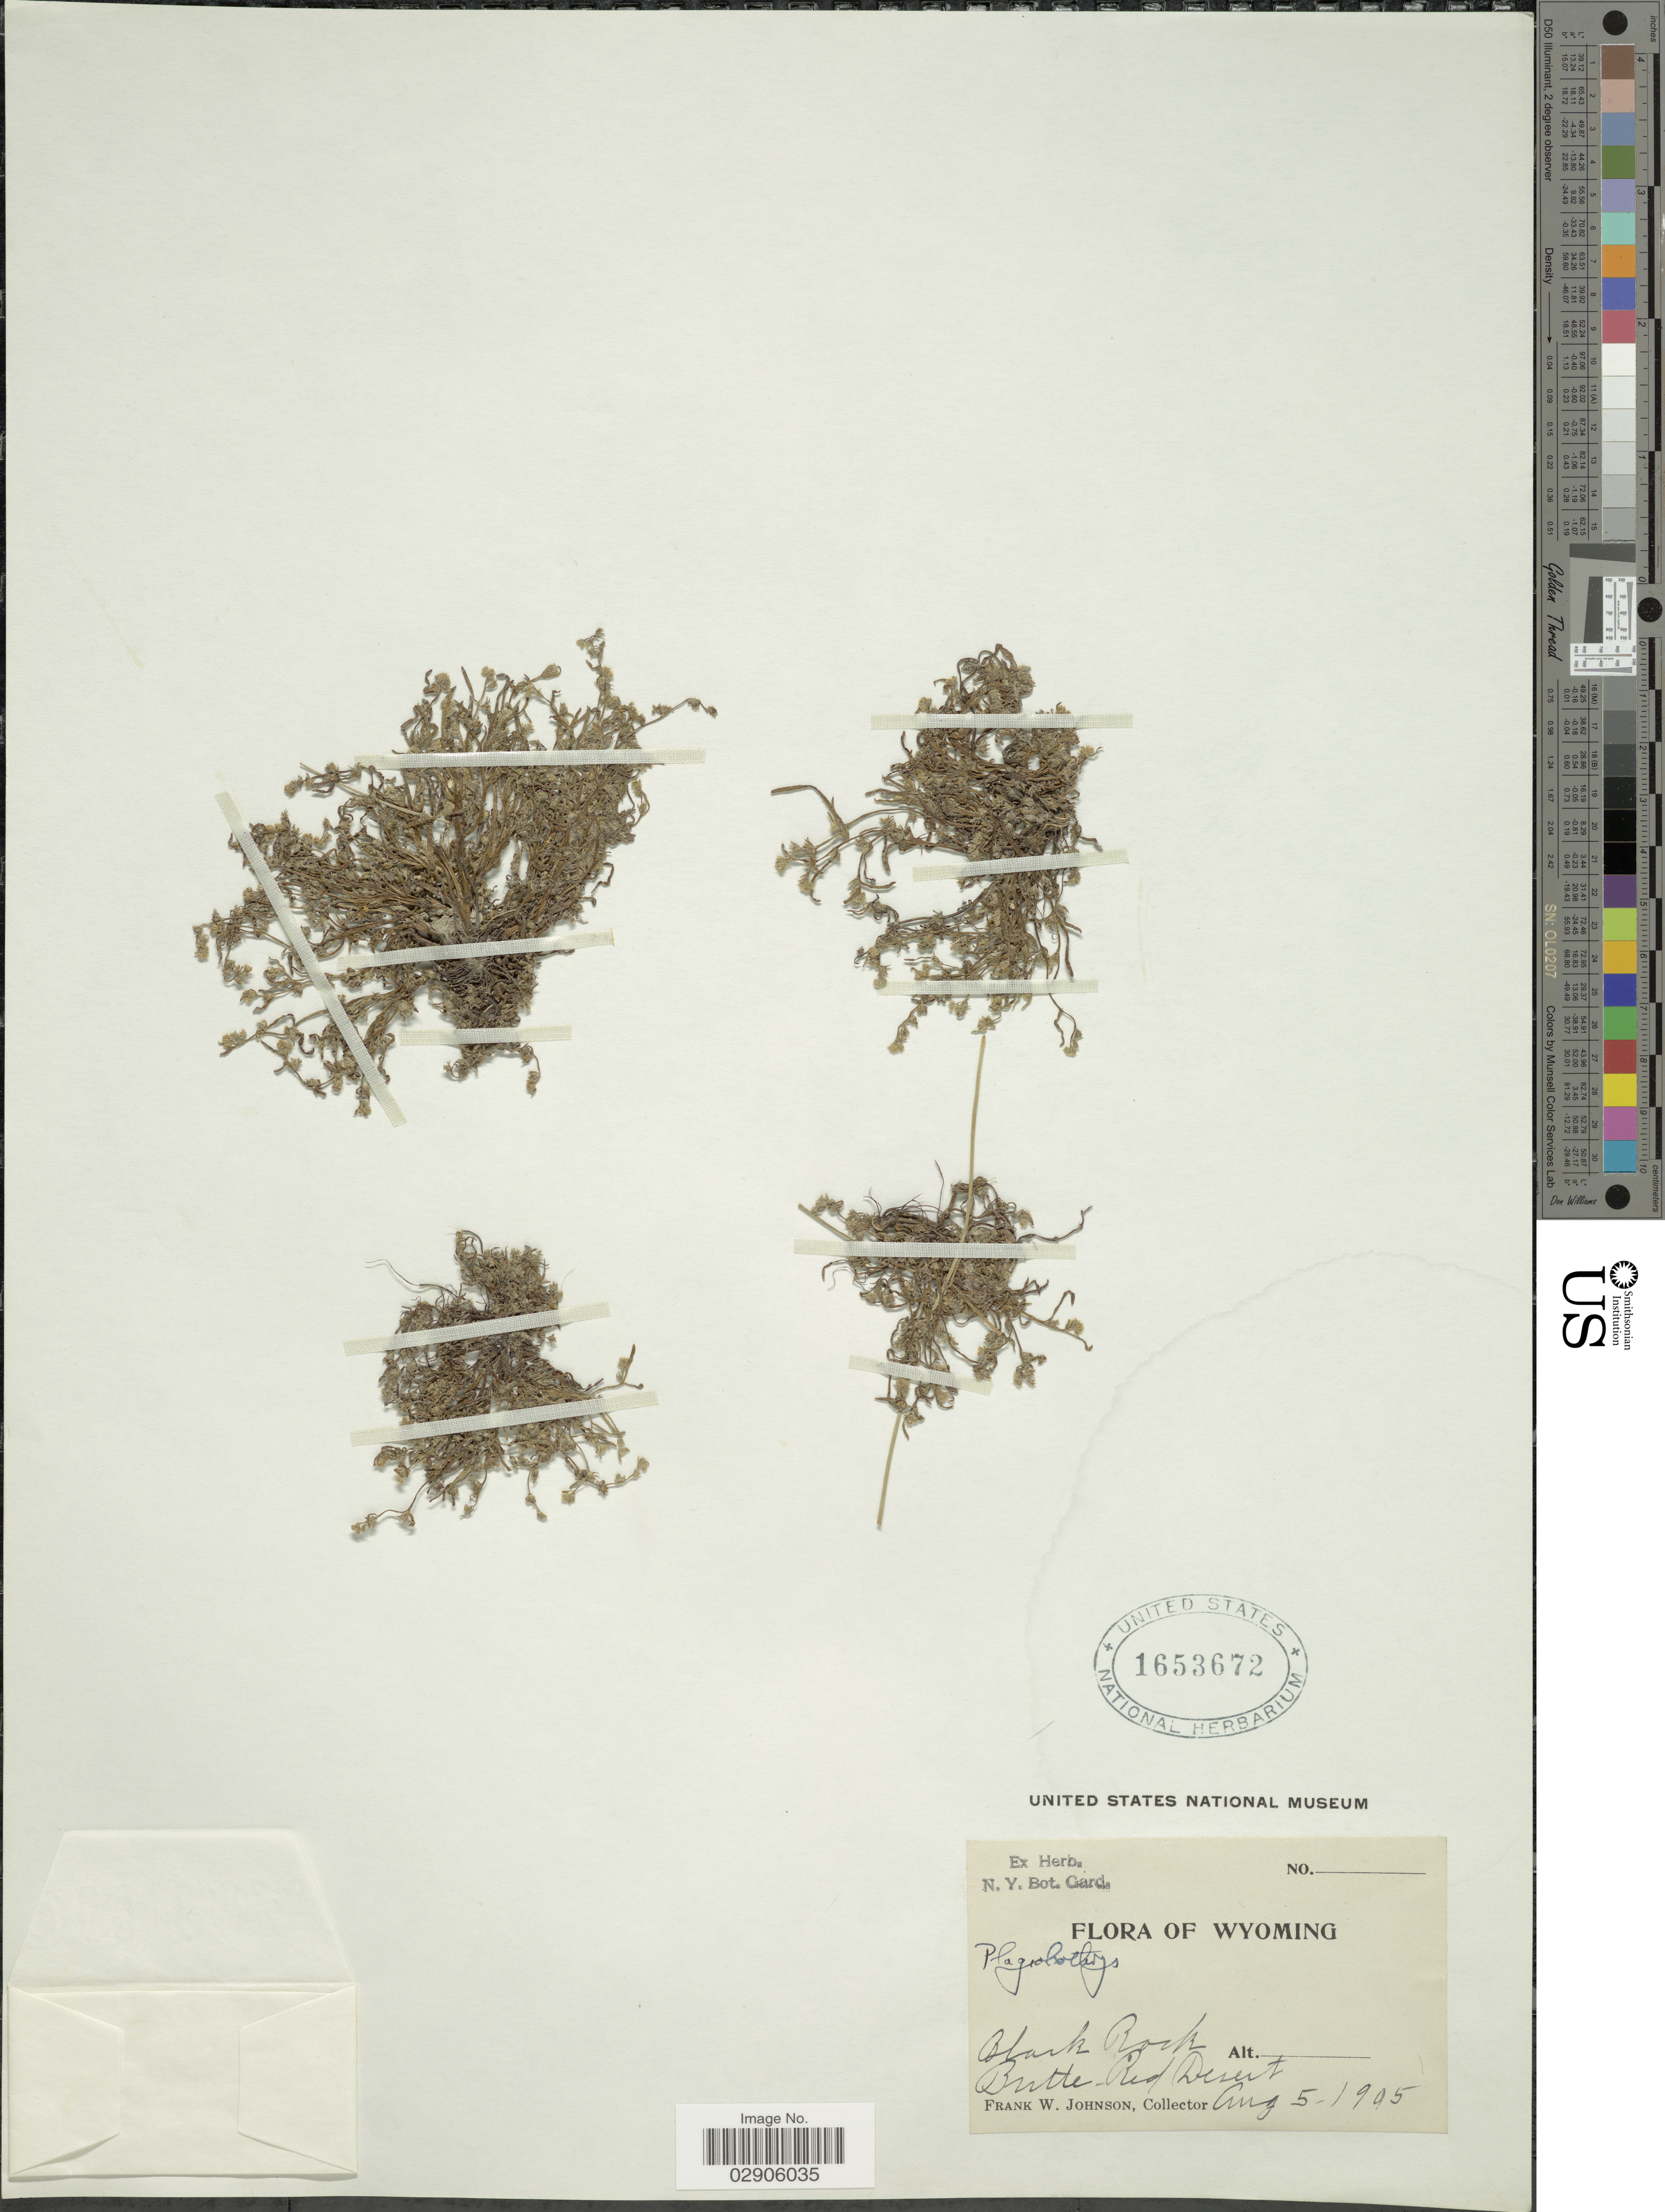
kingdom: Plantae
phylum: Tracheophyta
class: Magnoliopsida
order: Boraginales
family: Boraginaceae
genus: Plagiobothrys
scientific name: Plagiobothrys sp.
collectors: F. W. Johnson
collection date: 1905-08-05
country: United States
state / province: Wyoming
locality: Black Rock, Butte-Red Desert.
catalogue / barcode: US 1653672